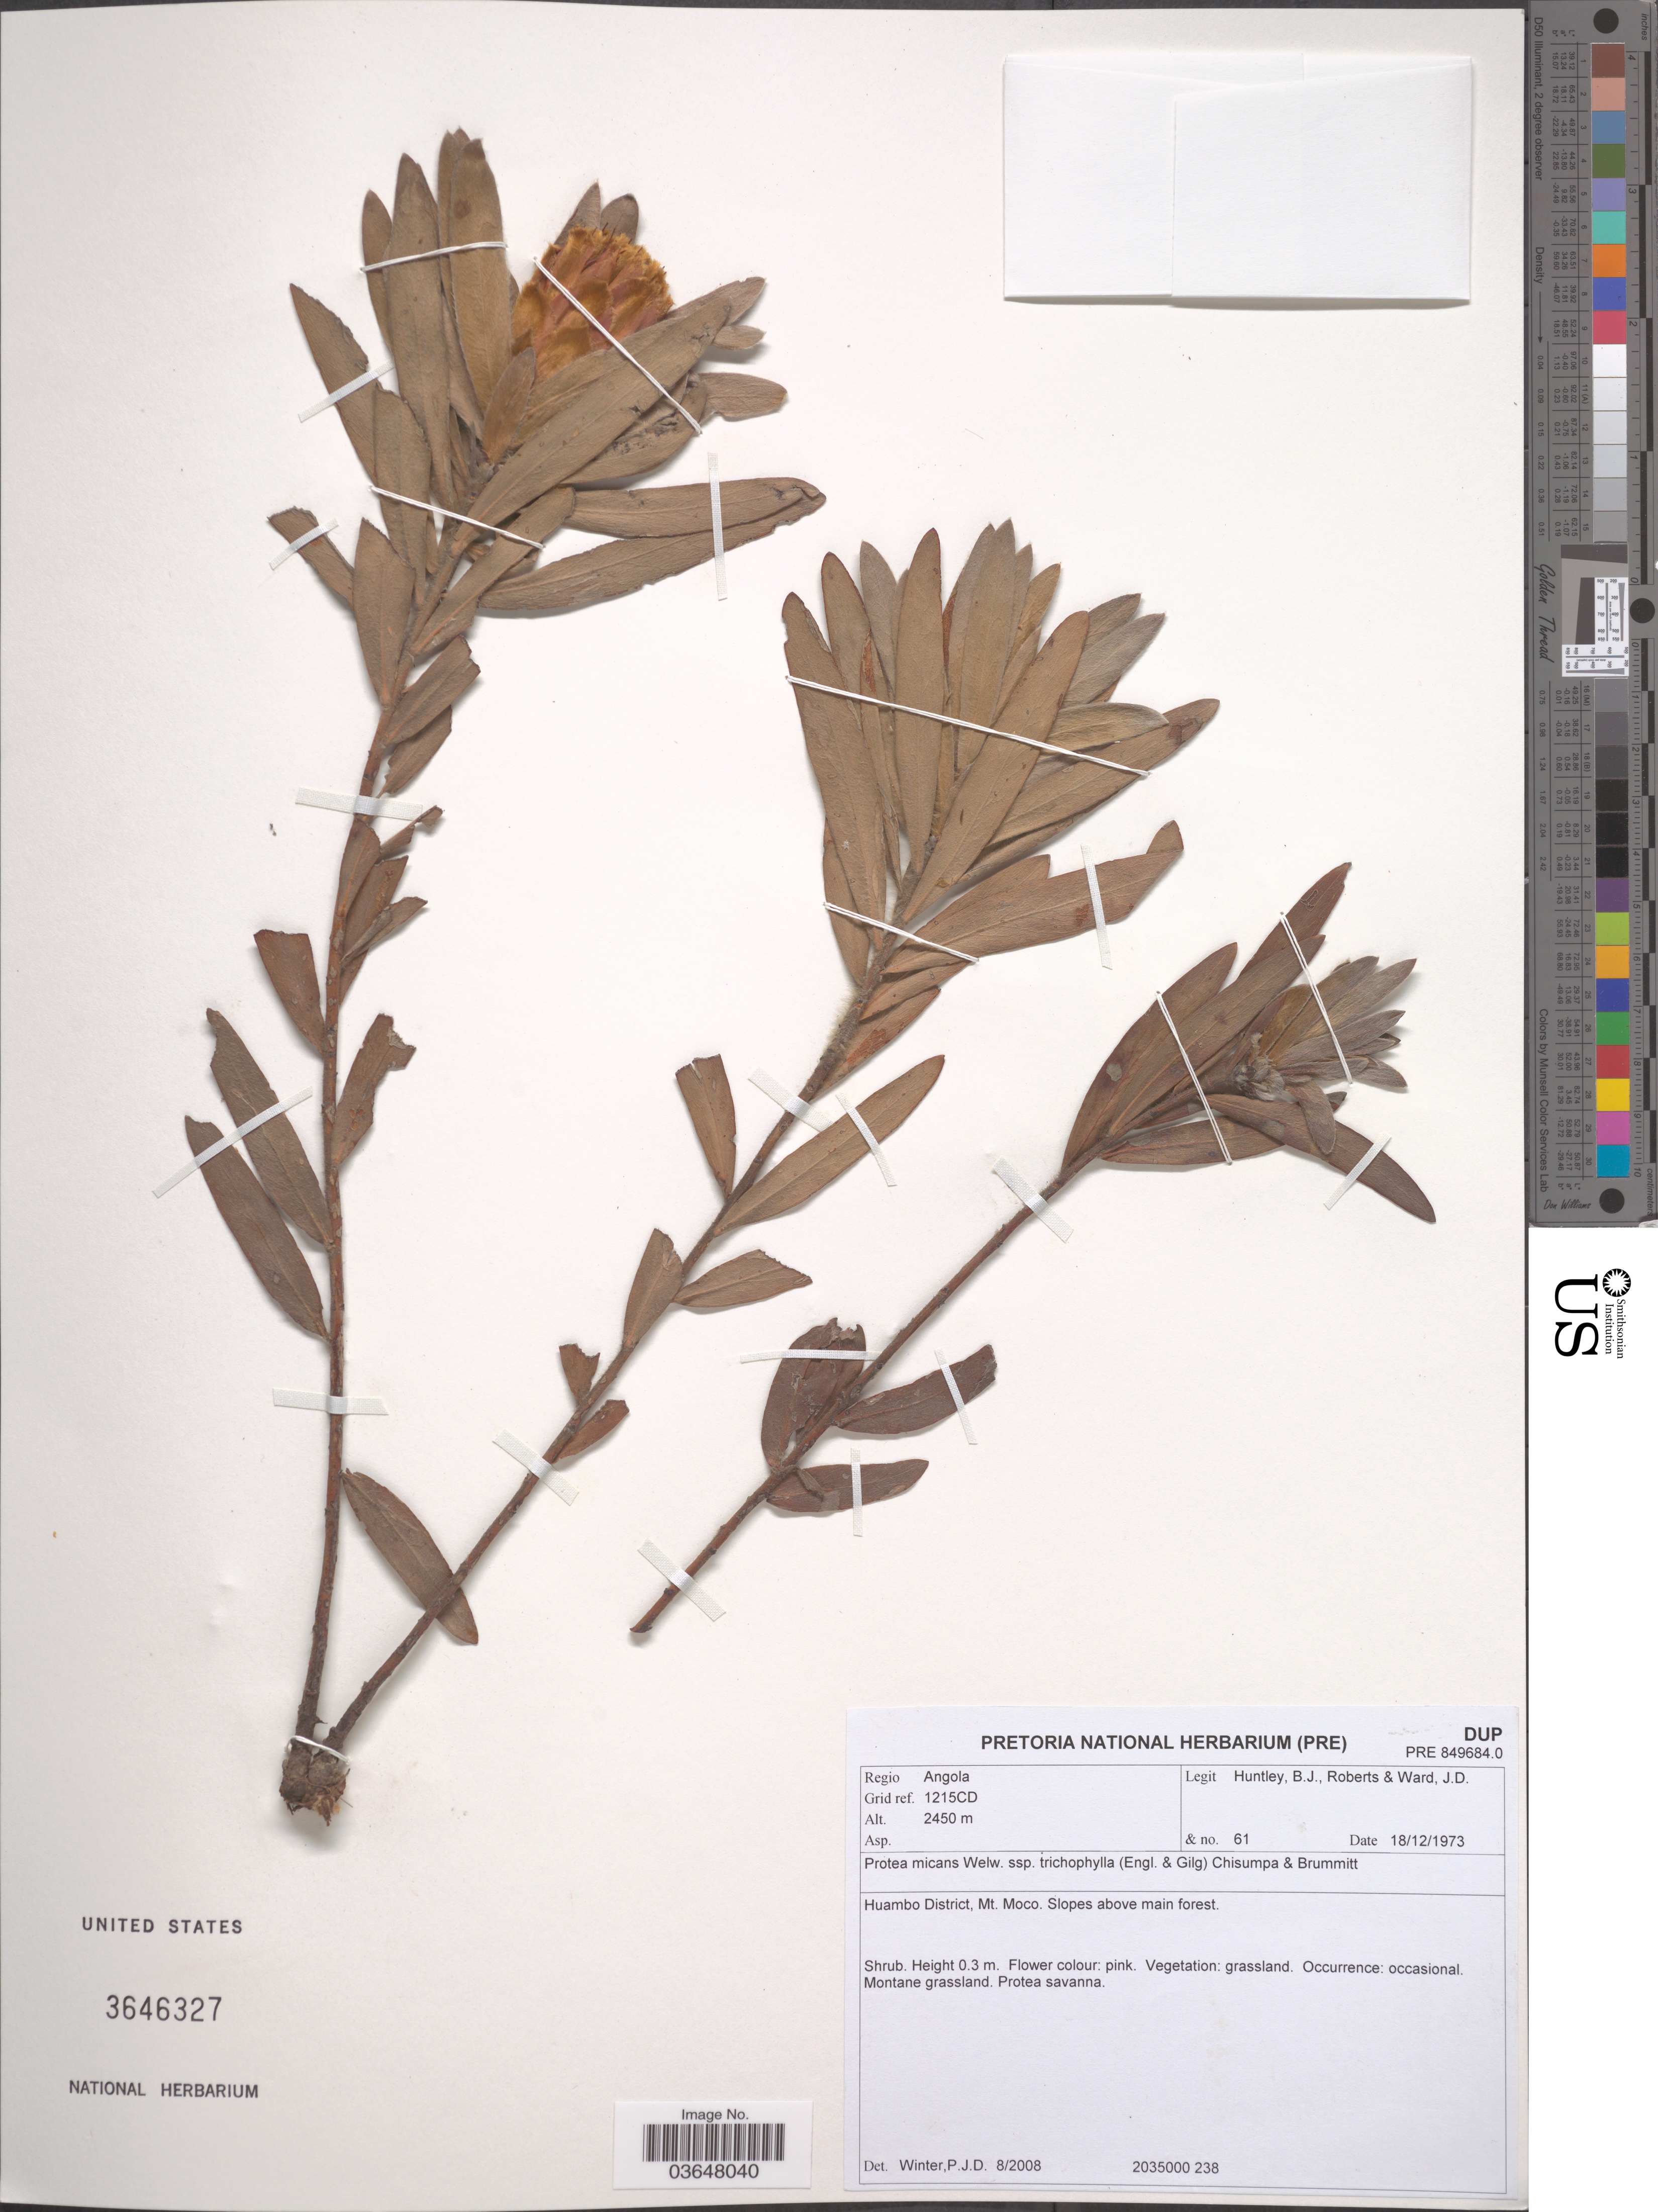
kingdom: Plantae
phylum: Tracheophyta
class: Magnoliopsida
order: Proteales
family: Proteaceae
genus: Protea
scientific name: Protea micans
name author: Welw.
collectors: B. Huntley, Roberts & J. Ward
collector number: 61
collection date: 1973-12-18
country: Angola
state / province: Huambo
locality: Regio Angola. Grid ref. 1215CD. Huambo District, Mt. Moco.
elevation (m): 2450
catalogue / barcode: US 3646327